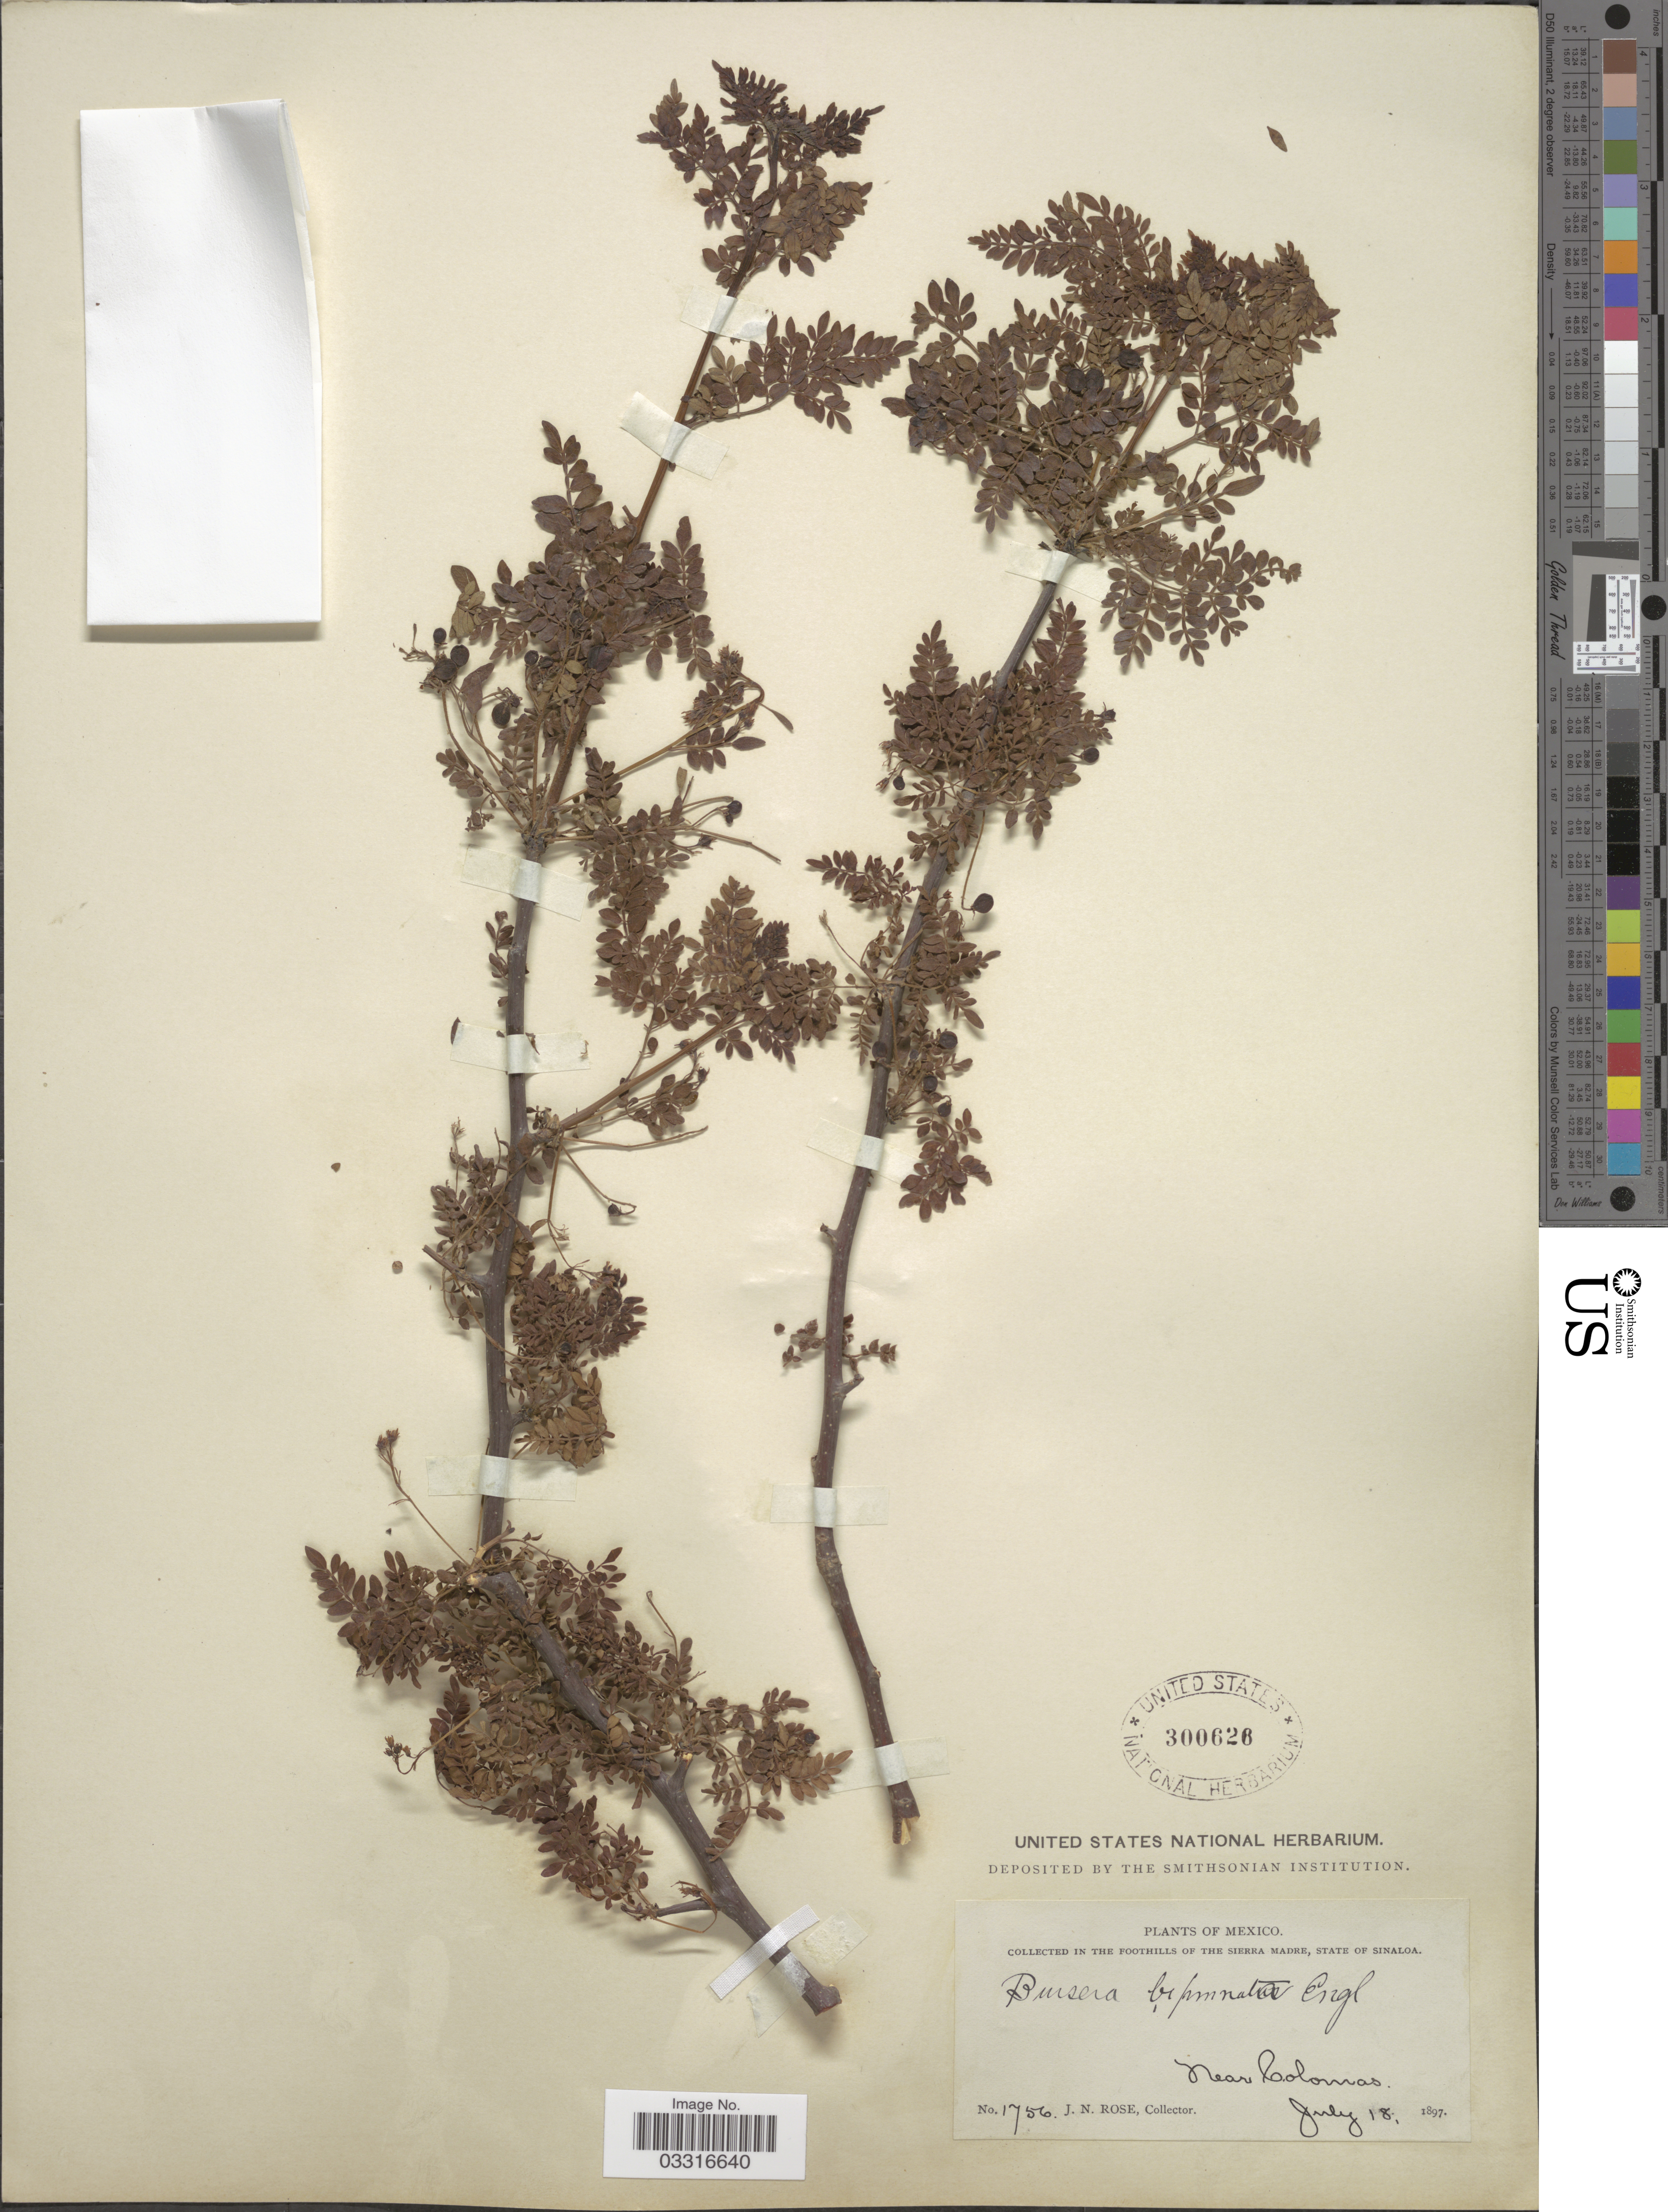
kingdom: Plantae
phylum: Tracheophyta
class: Magnoliopsida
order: Sapindales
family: Burseraceae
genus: Bursera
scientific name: Bursera bipinnata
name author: Engl.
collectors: J. N. Rose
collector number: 1756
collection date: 1897-07-18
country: Mexico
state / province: Sinaloa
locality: In the foothills of the Sierra Madre, near Colomas.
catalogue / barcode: US 300626